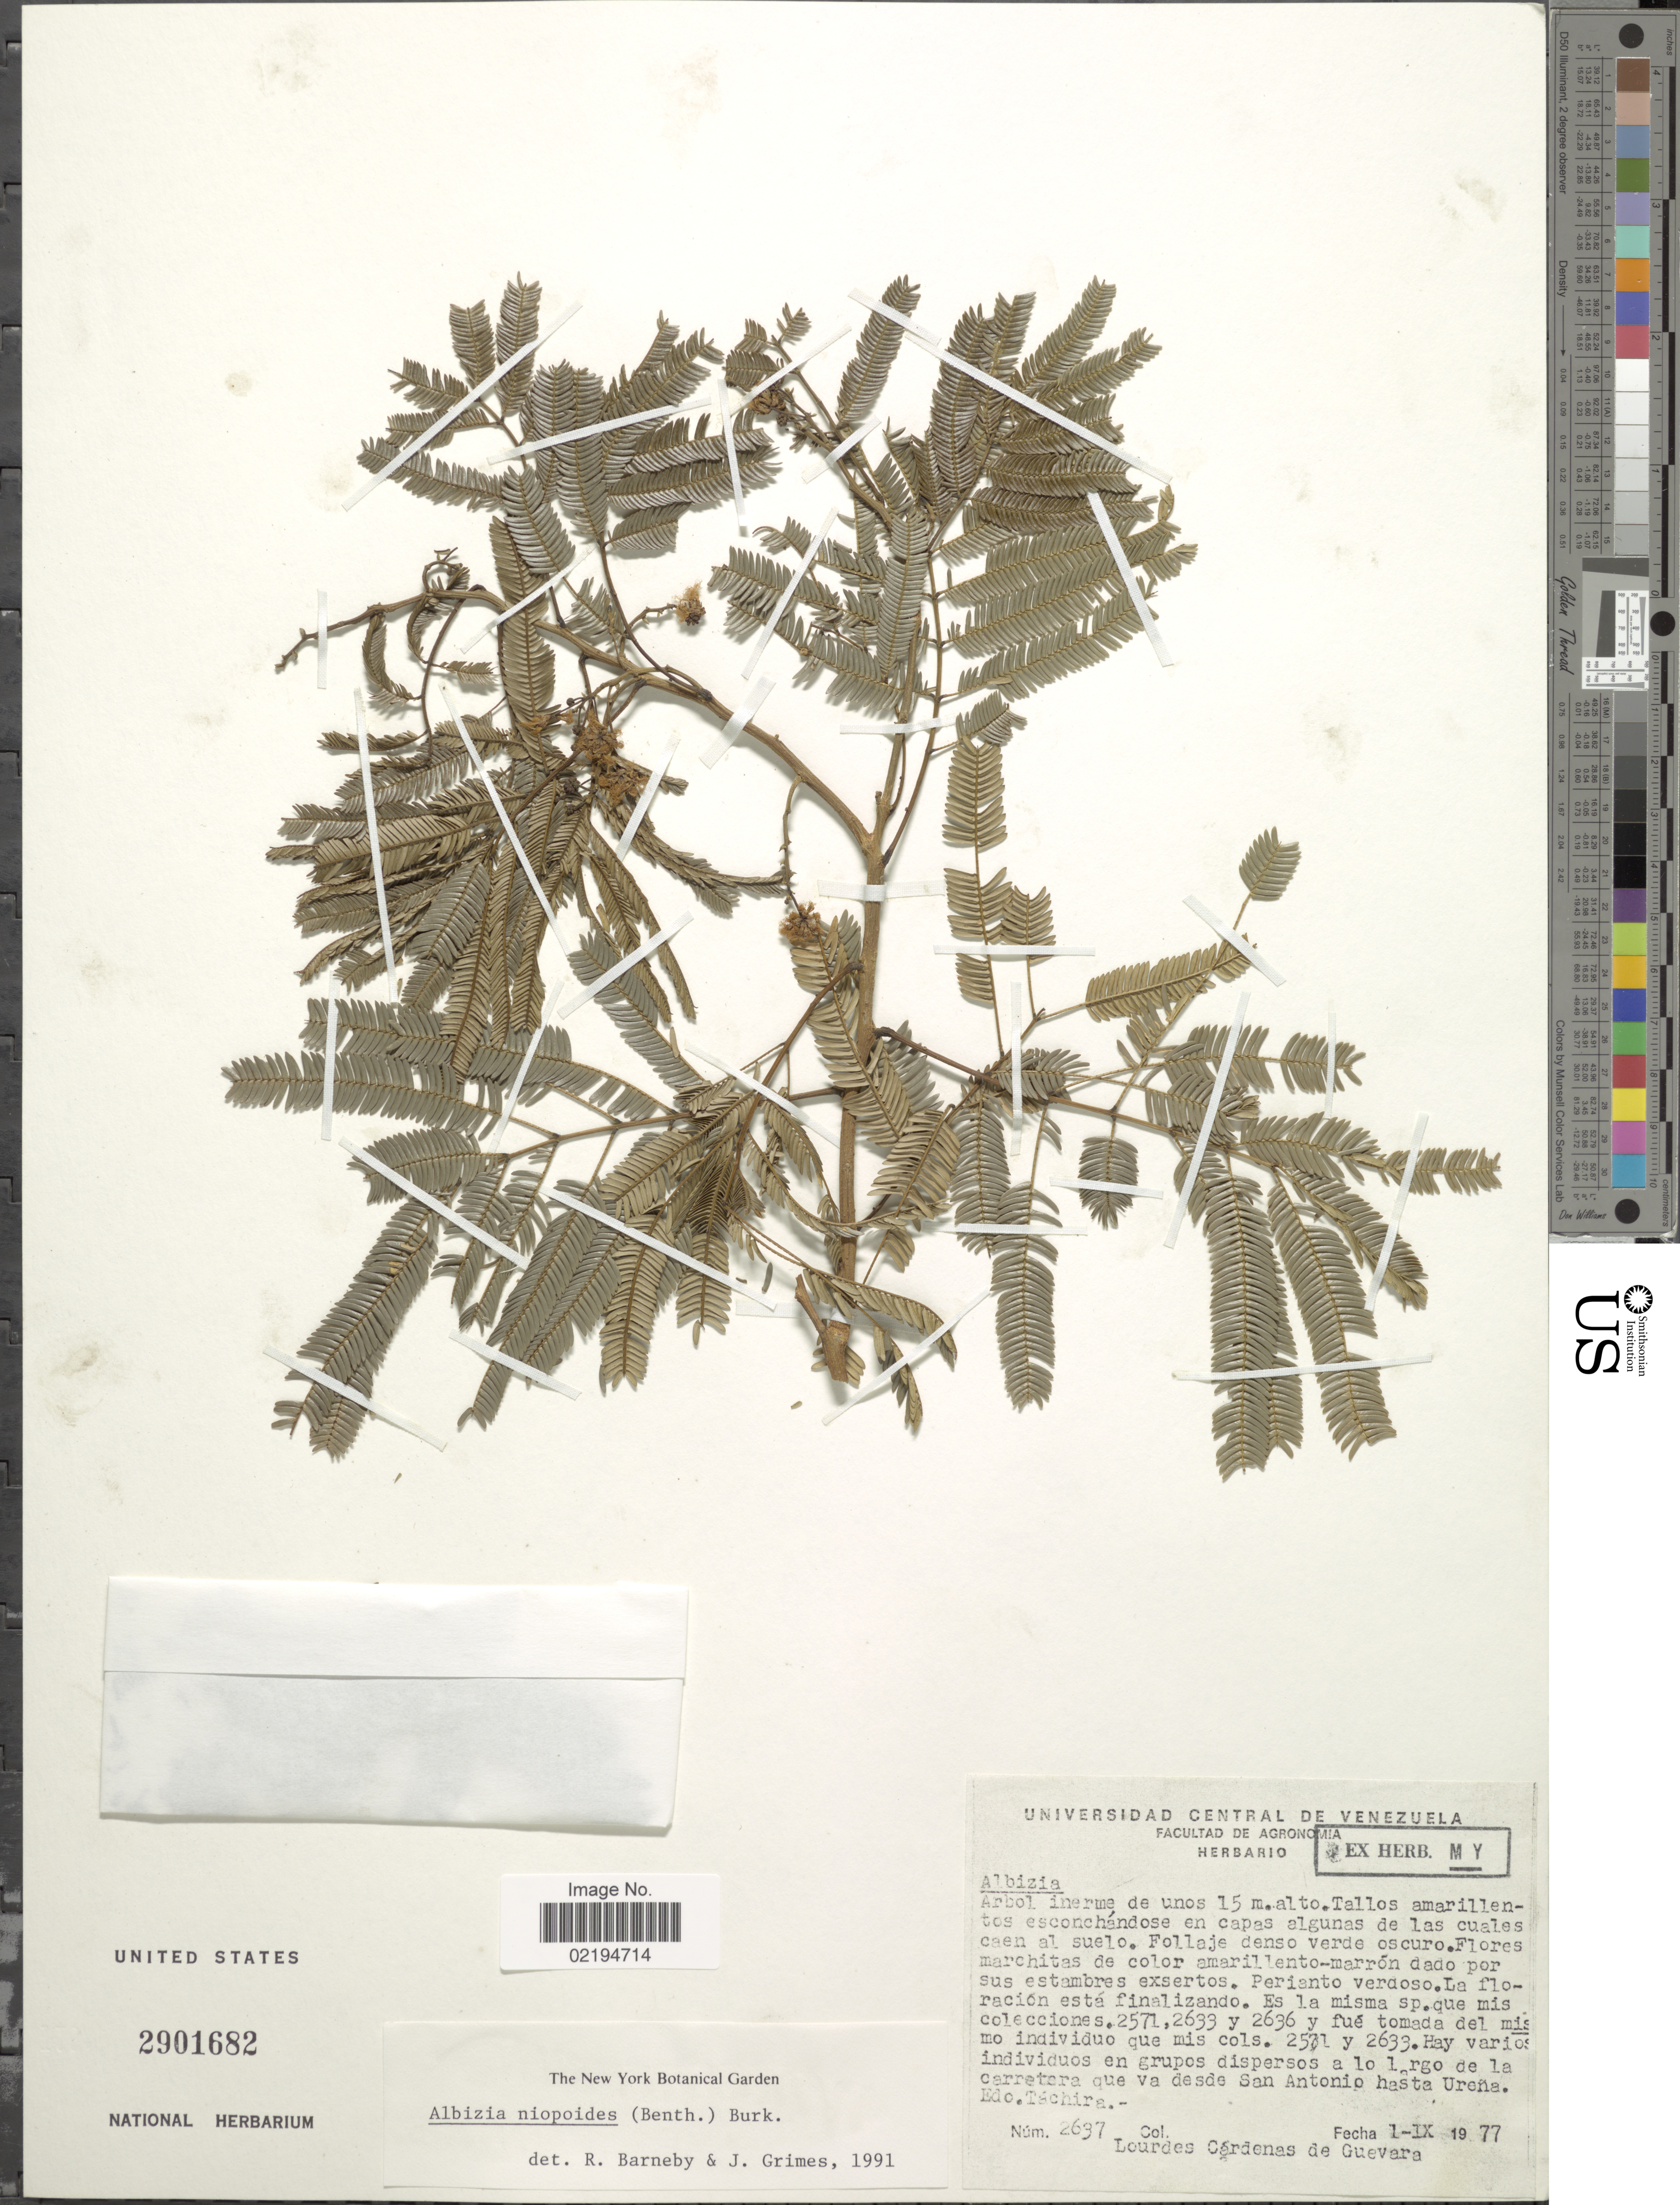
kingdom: Plantae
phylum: Tracheophyta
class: Magnoliopsida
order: Fabales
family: Fabaceae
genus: Pseudalbizzia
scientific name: Pseudalbizzia niopoides var. niopoides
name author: (Spruce ex Benth.) Koenen & Duno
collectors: L. De Guevara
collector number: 2697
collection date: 1977-09-01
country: Venezuela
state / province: Tachira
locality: En grupos dispersos a lo largo de la carretera que va desde San Antonio hasta Urena.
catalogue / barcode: US 2901682